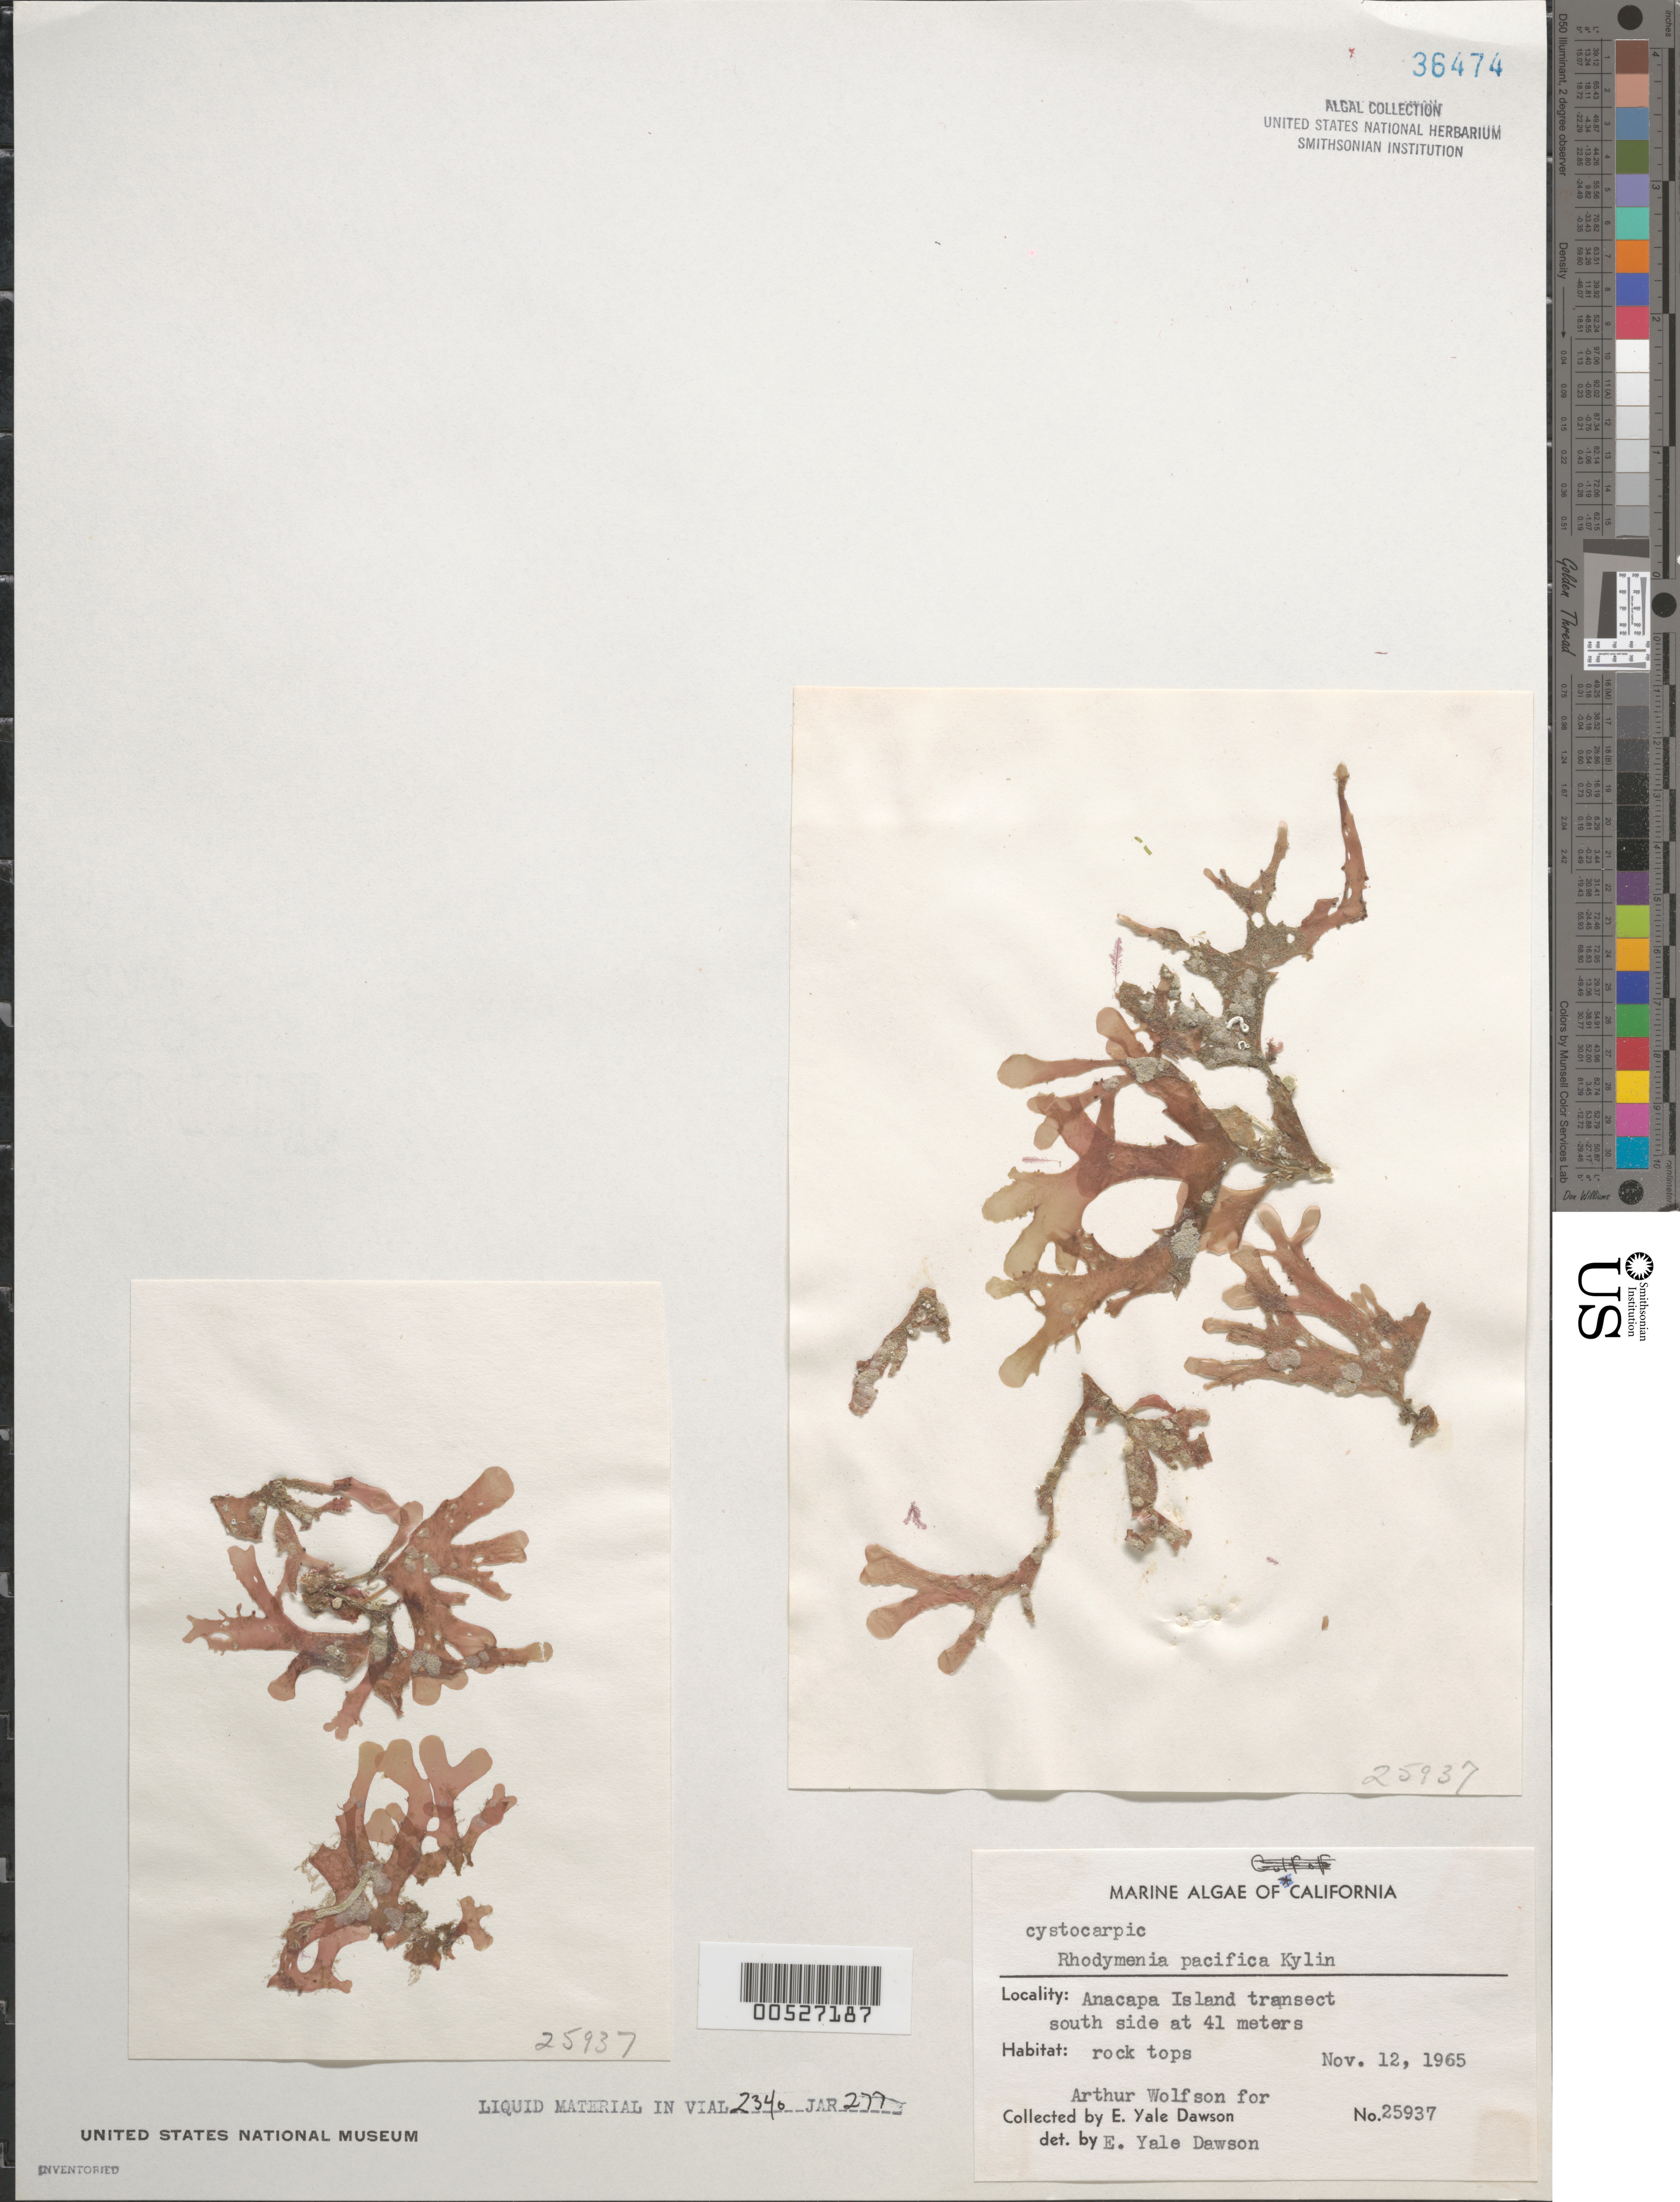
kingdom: Plantae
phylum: Rhodophyta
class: Florideophyceae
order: Rhodymeniales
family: Rhodymeniaceae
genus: Rhodymenia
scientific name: Rhodymenia pacifica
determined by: Dawson, E. Y.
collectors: A. Wolfson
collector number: EYD 25937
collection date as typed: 12 Nov 1965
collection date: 1965-11-12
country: United States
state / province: California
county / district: Ventura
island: Anacapa Island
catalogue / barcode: US 36474